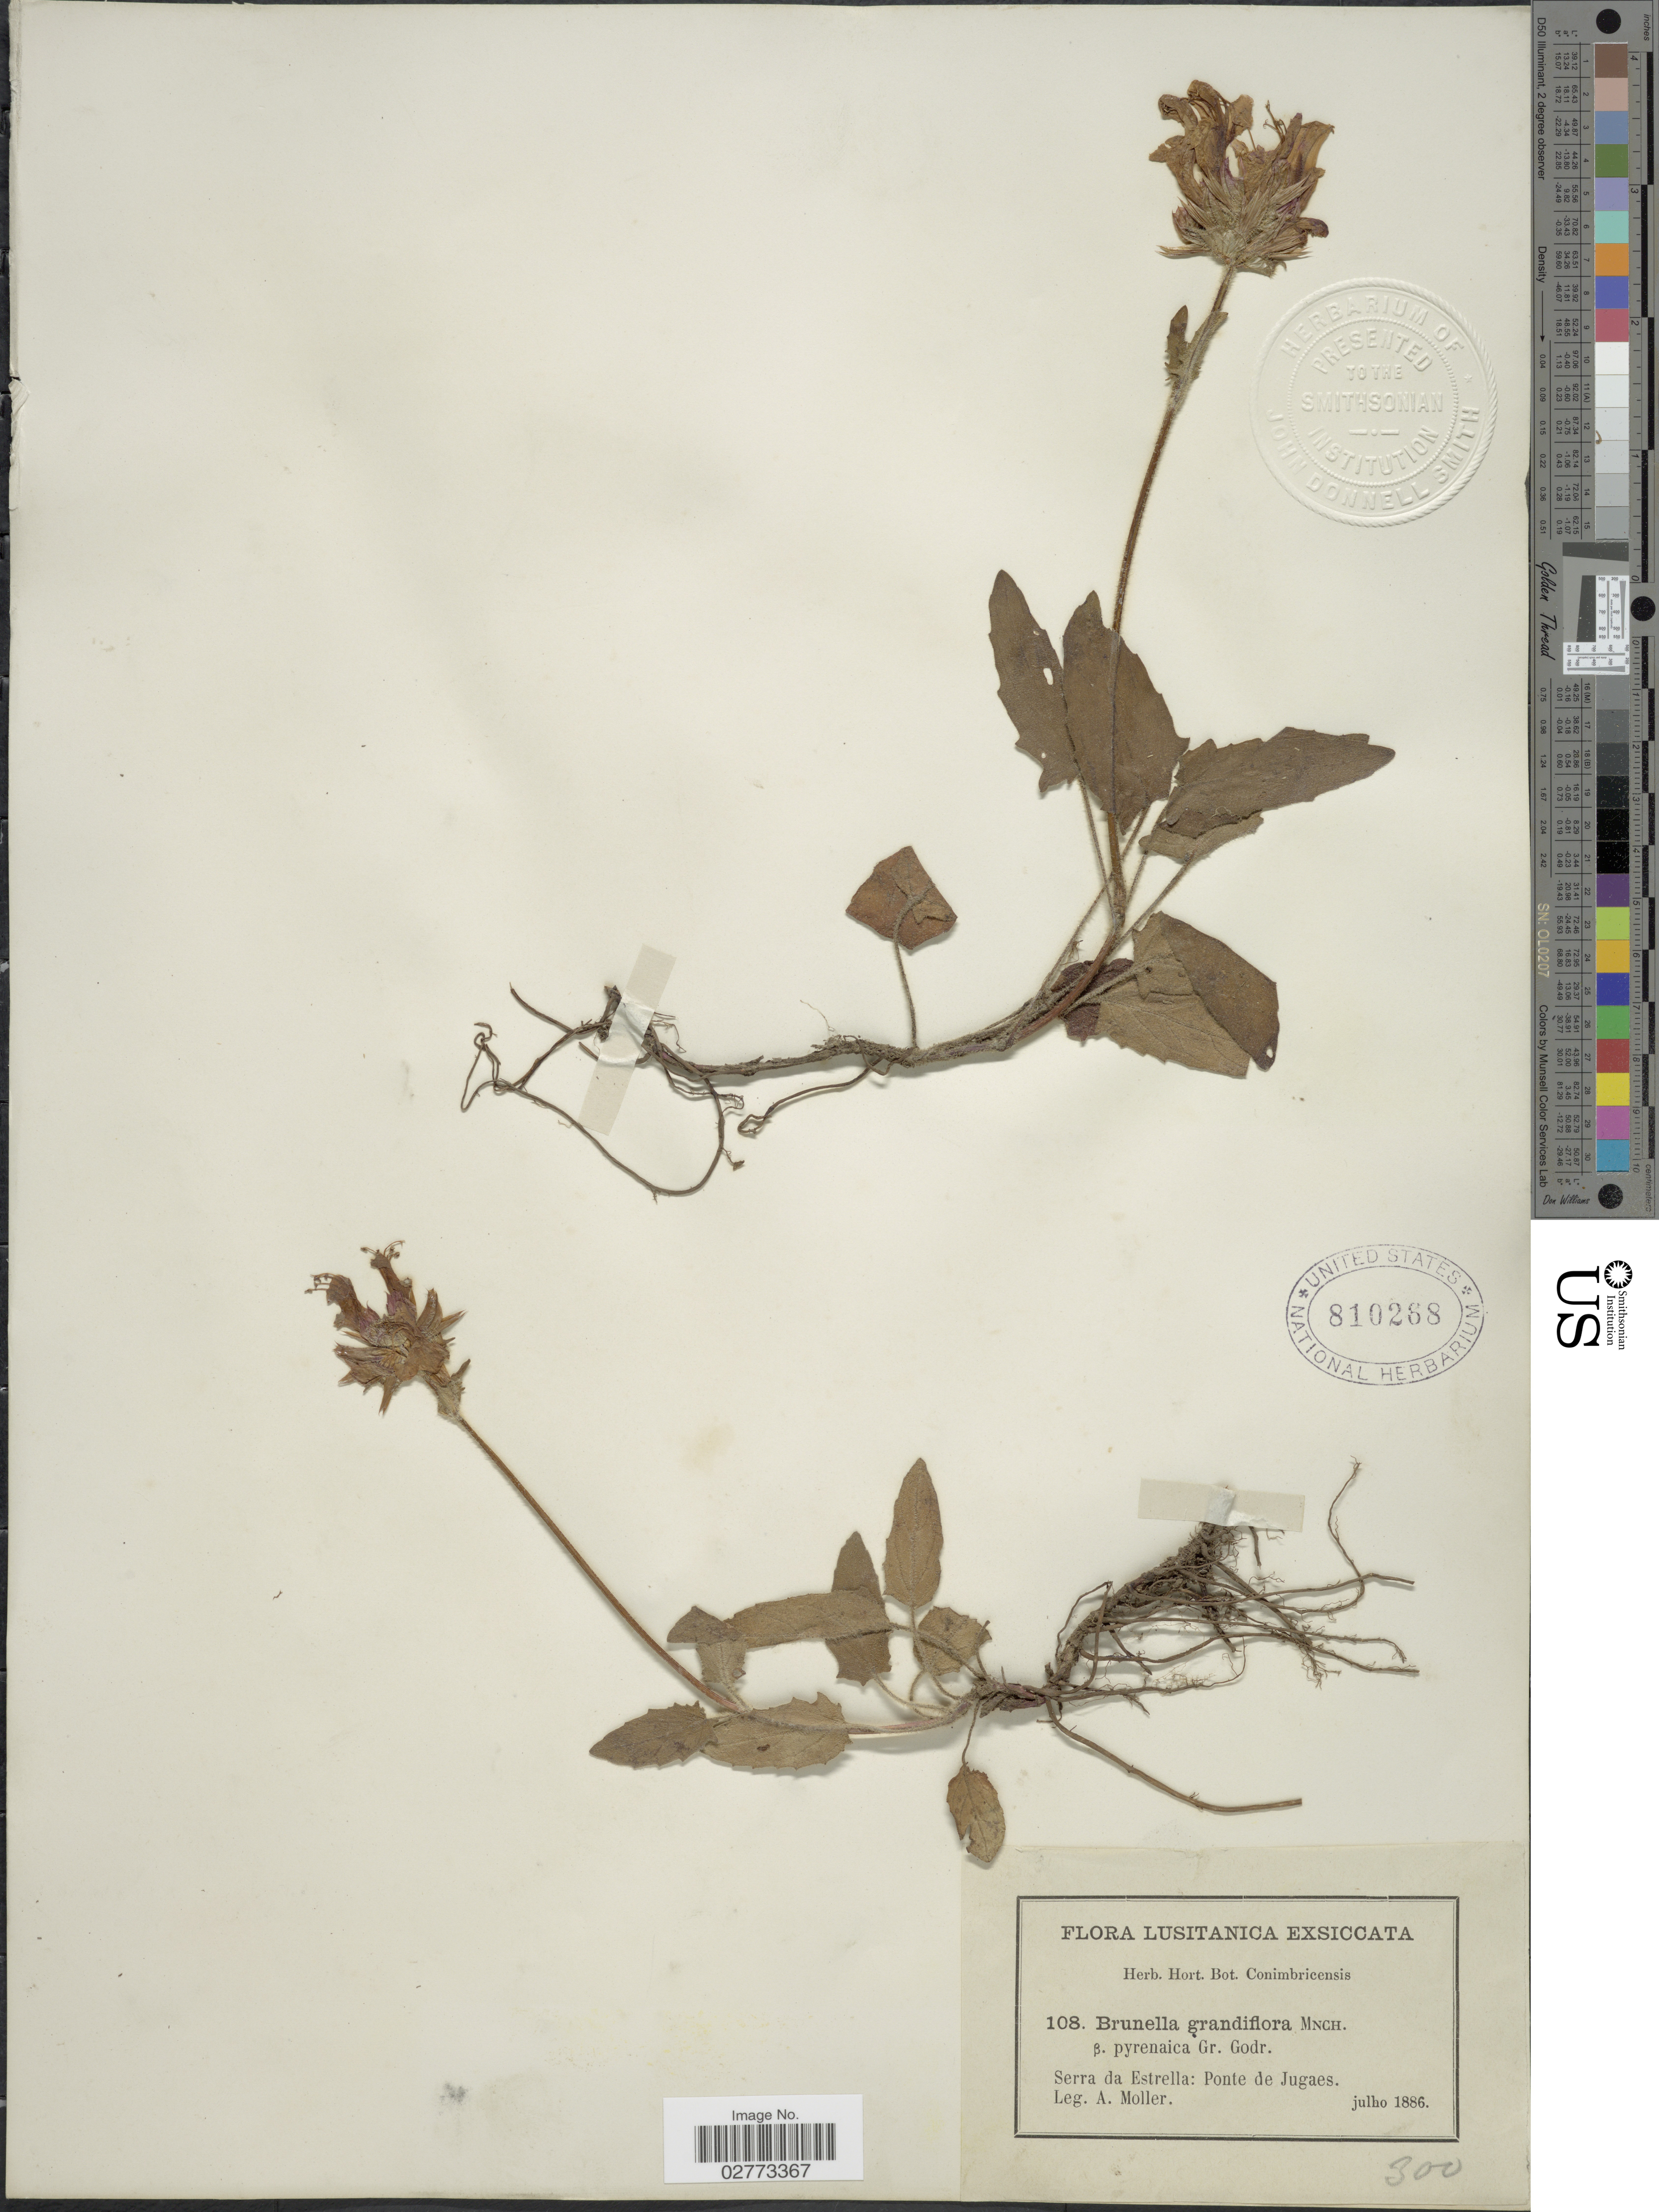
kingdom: Plantae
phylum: Tracheophyta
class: Magnoliopsida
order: Lamiales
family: Lamiaceae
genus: Prunella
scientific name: Prunella grandiflora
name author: (L.) Turra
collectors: A. Moller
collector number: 108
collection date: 1886-07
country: Portugal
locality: Lusitanica. Serra de Estrella: Ponte de Jugaes.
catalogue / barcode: US 810268